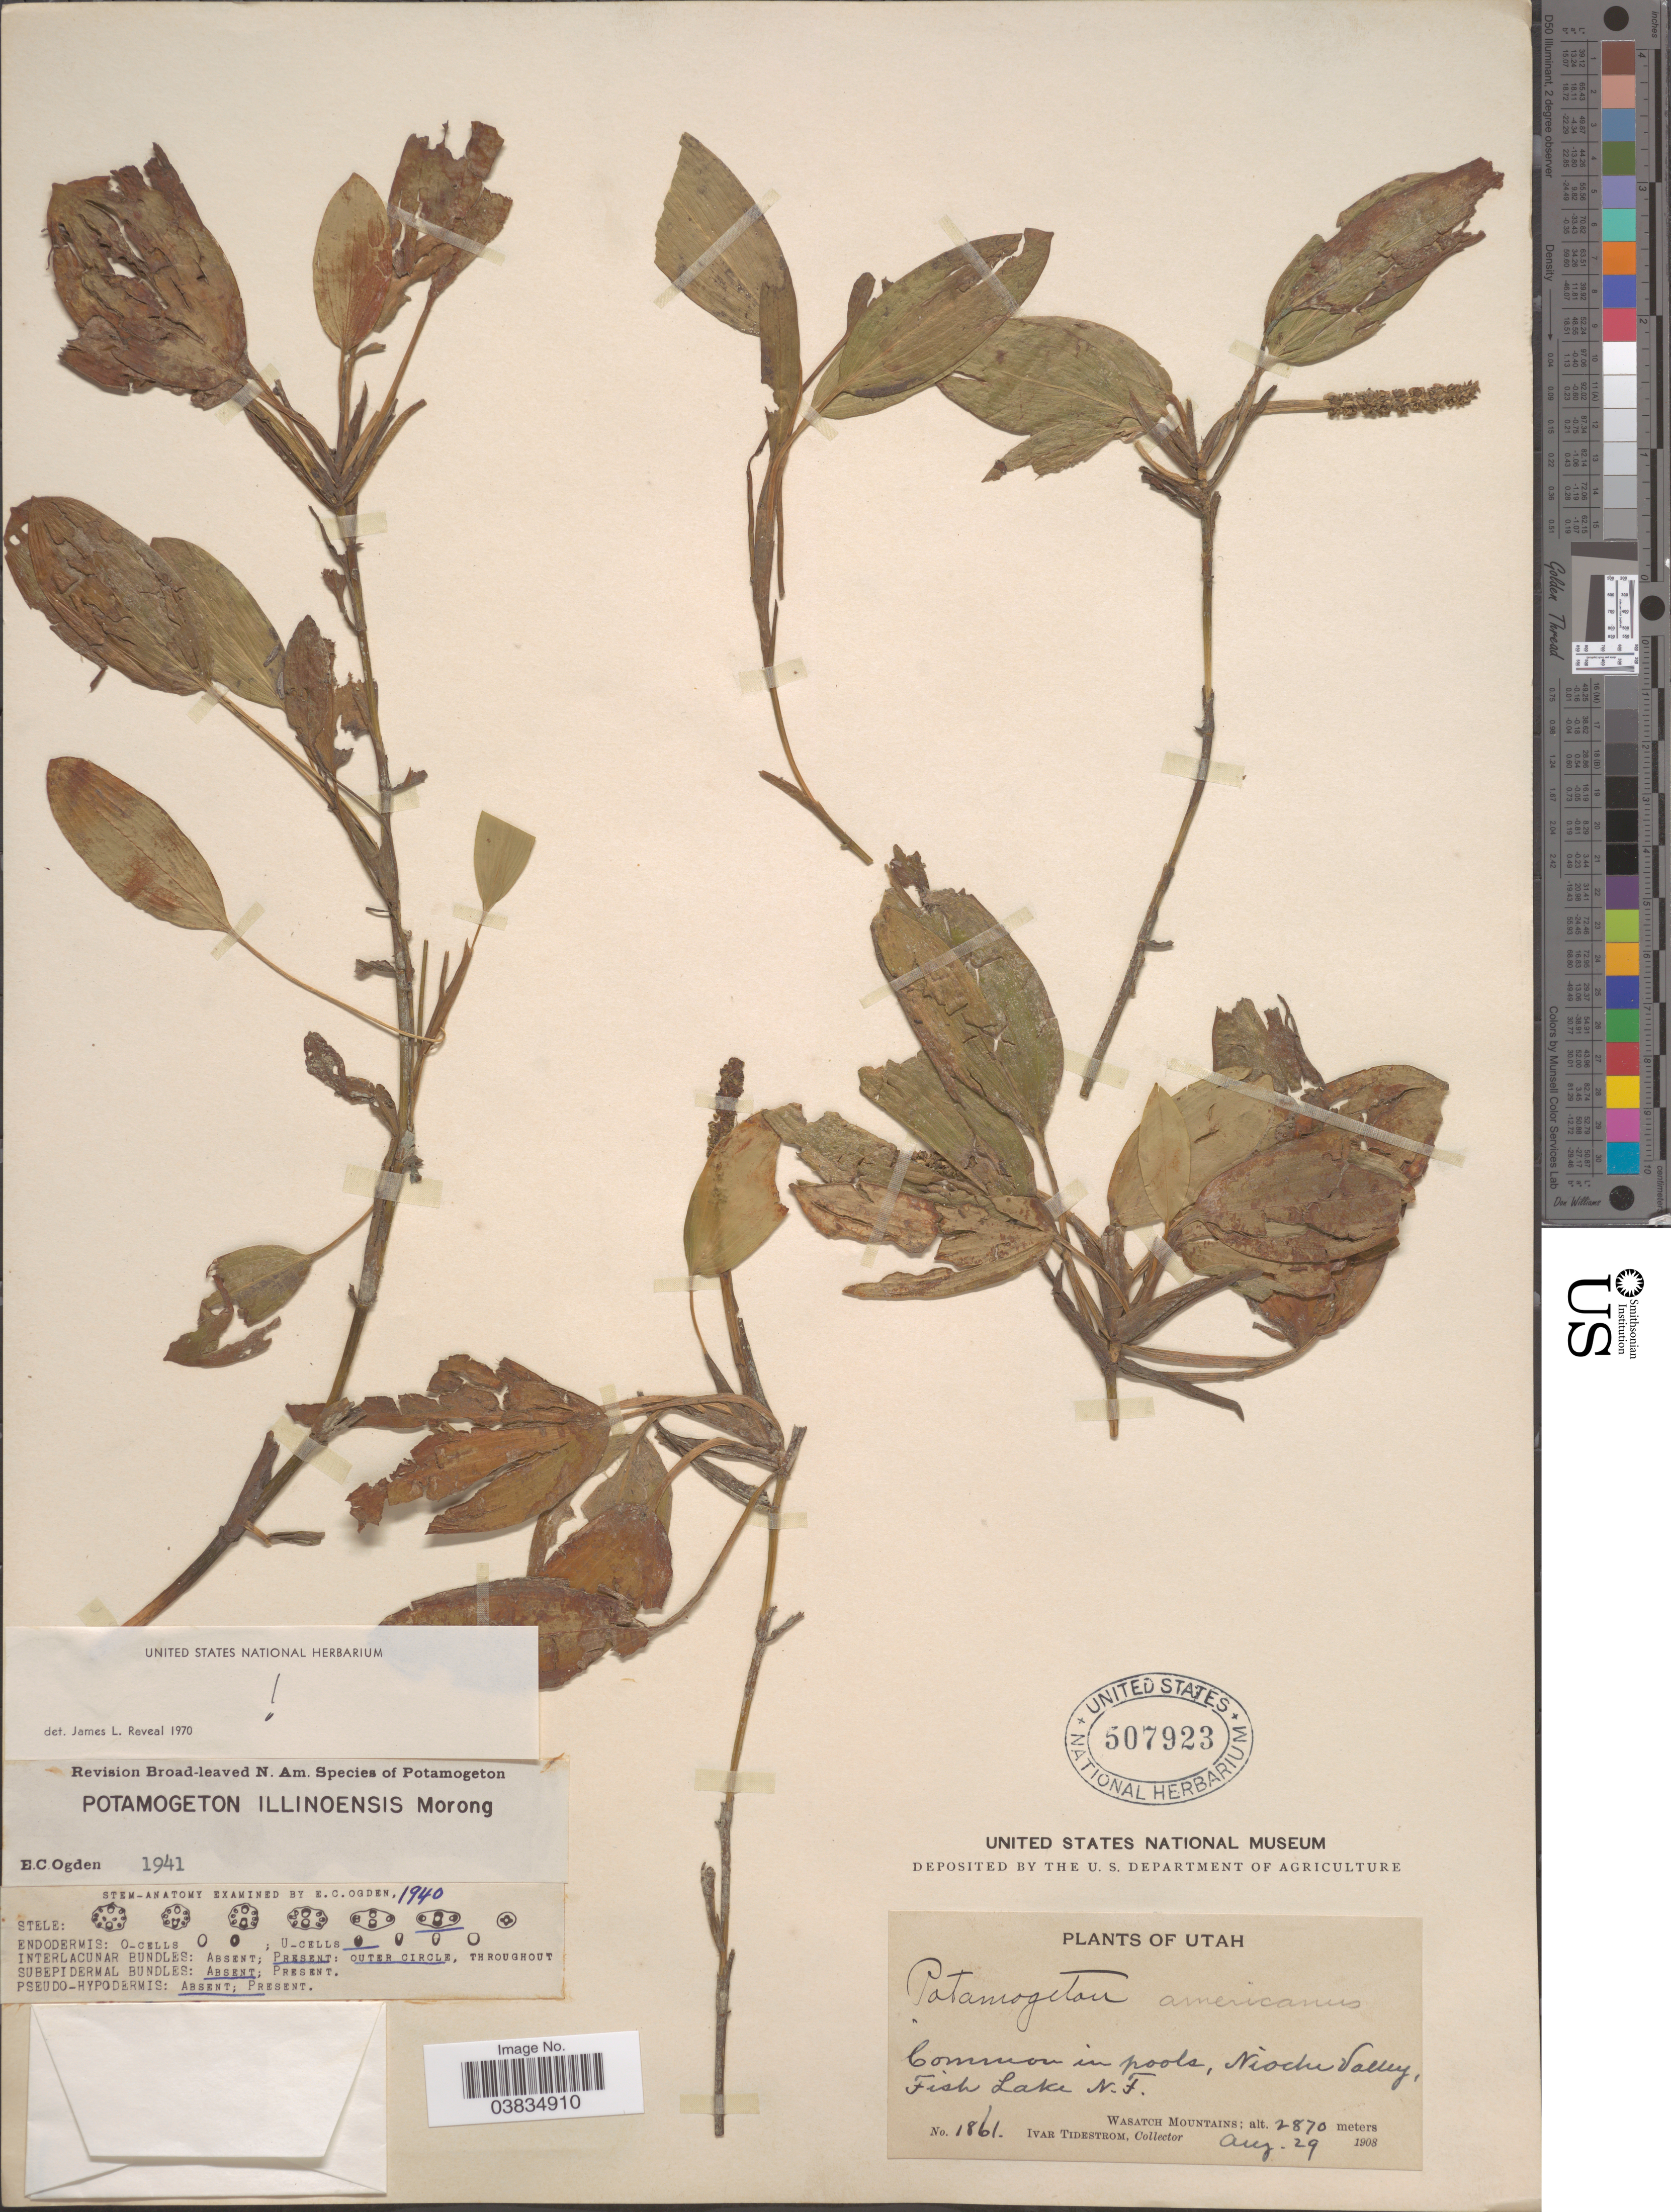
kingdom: Plantae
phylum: Tracheophyta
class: Liliopsida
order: Alismatales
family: Potamogetonaceae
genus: Potamogeton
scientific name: Potamogeton illinoensis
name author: Morong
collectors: I. F. Tidestrom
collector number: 1861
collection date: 1908-08-29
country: United States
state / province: Utah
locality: In pools, Nioche Valley, Fish Lake. N. F. Wasatch Mountains.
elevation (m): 2870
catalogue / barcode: US 507923